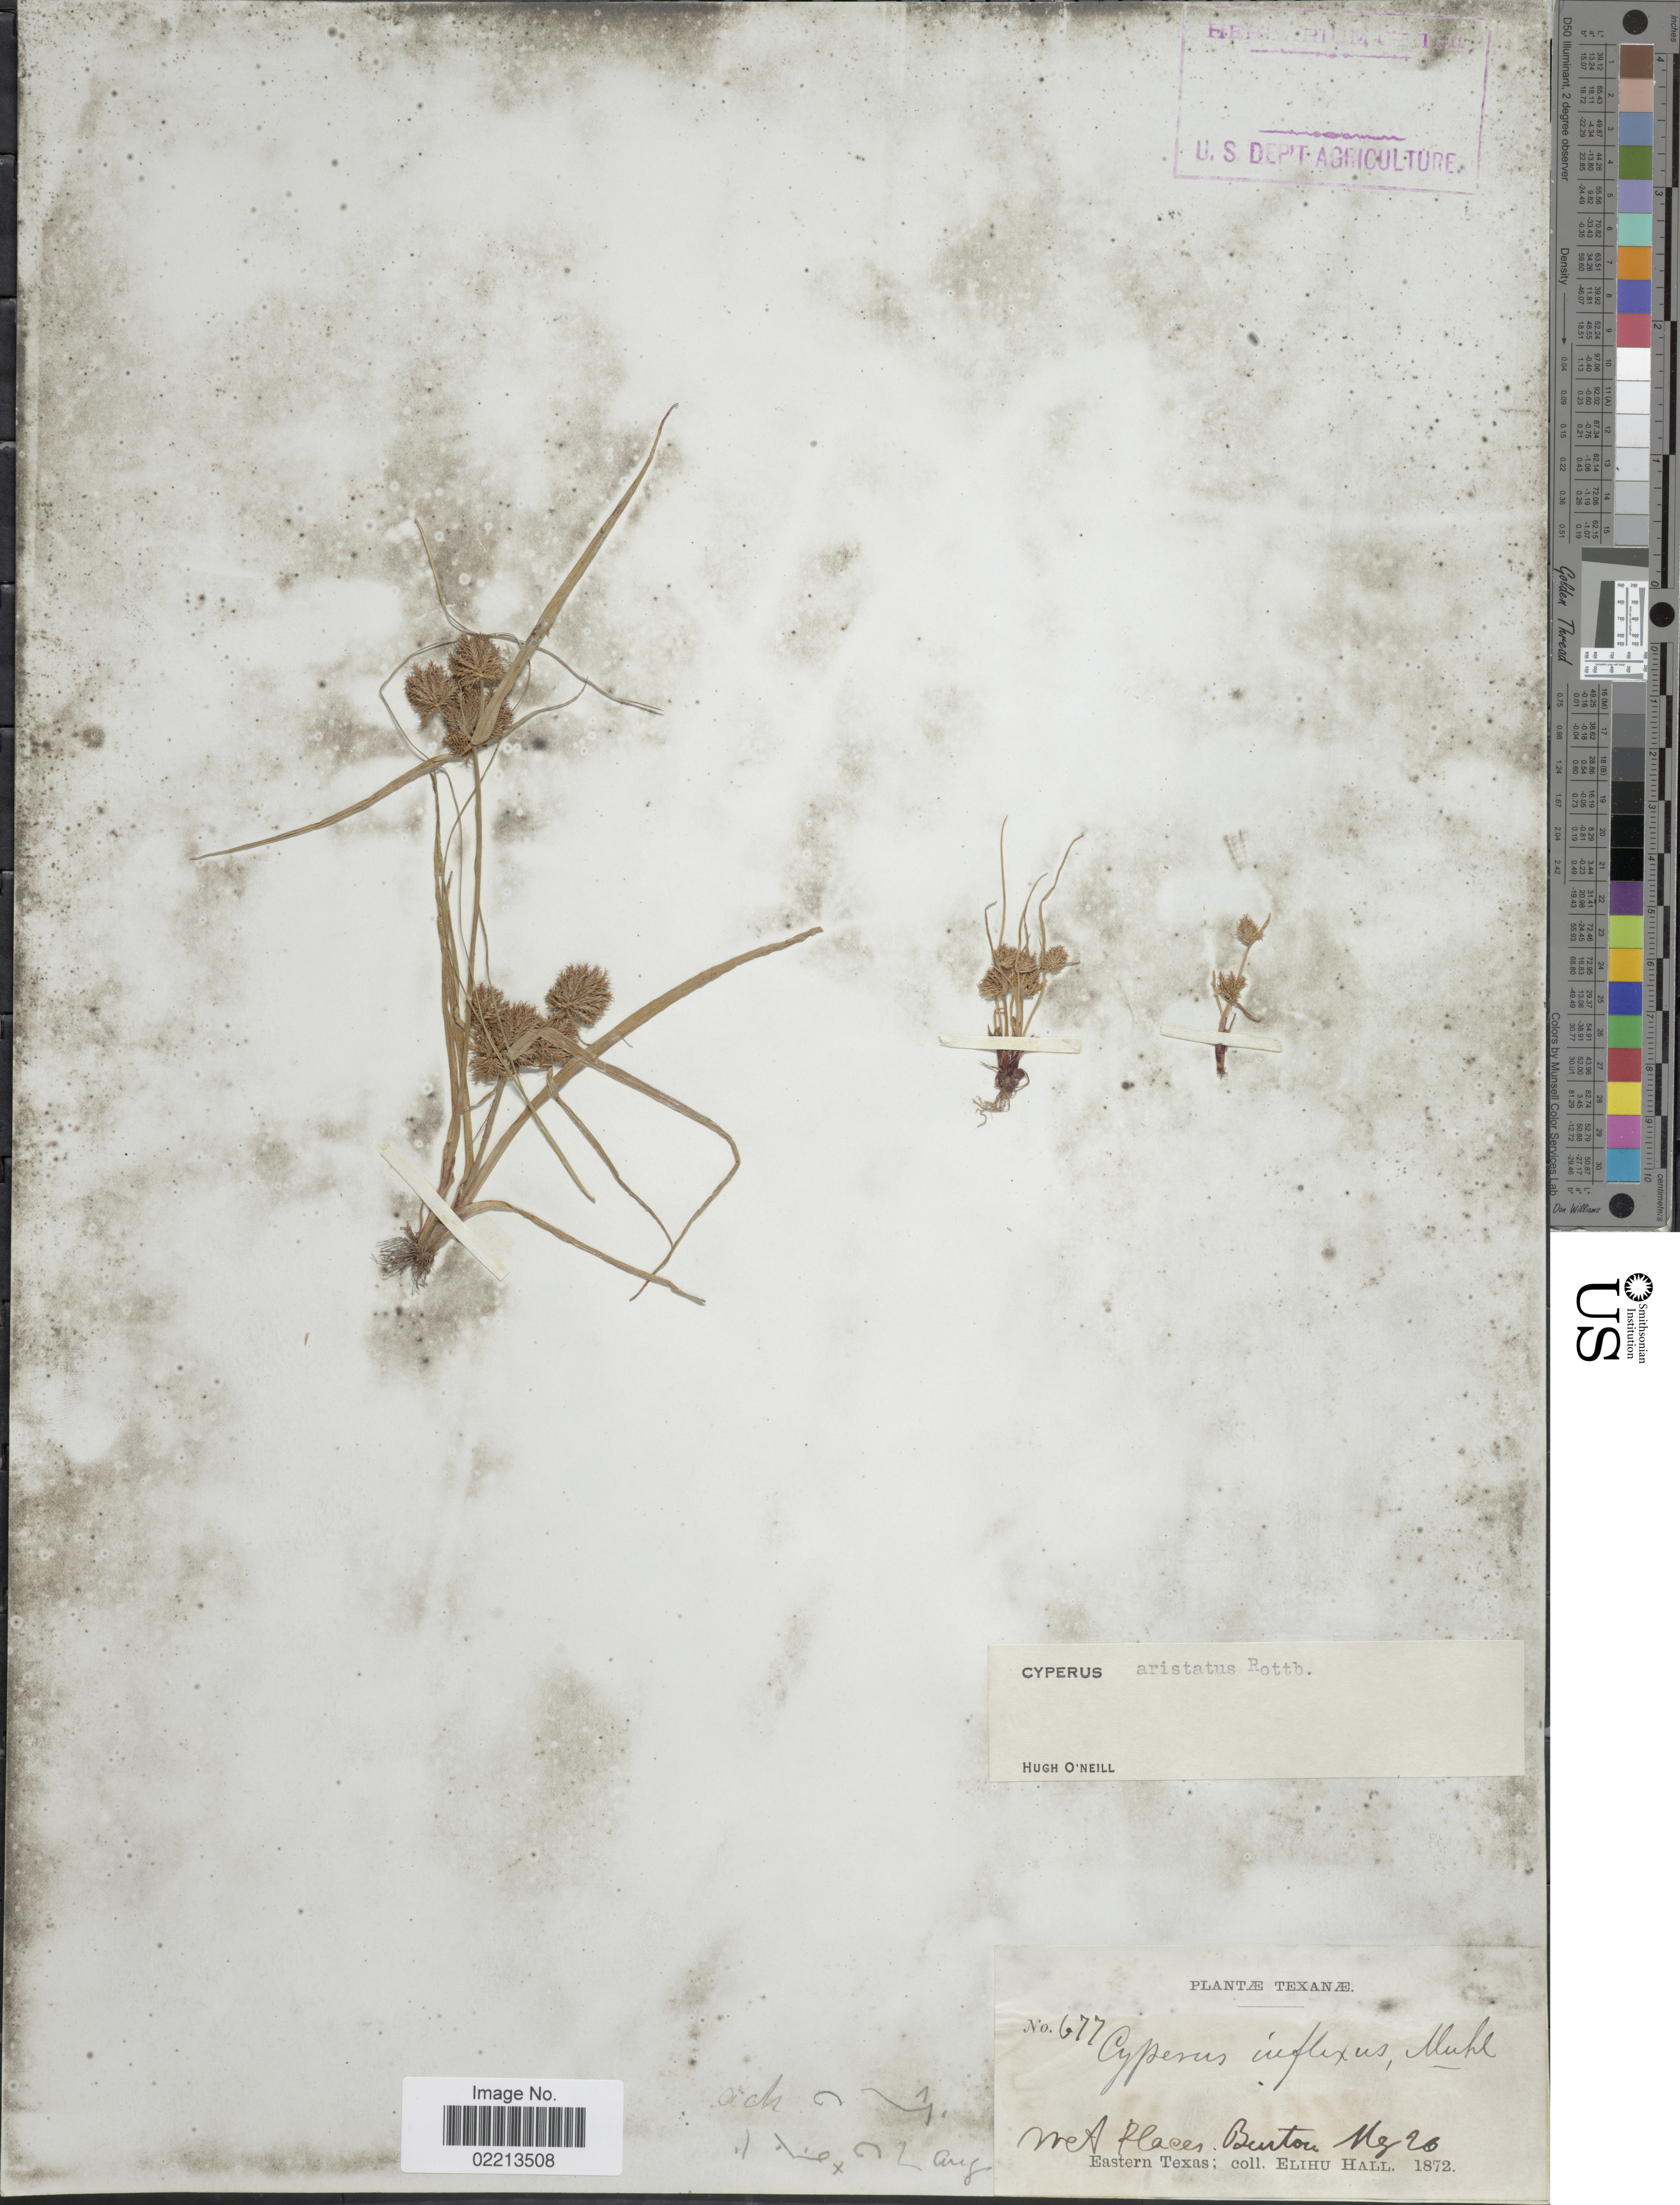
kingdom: Plantae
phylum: Tracheophyta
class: Liliopsida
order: Poales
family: Cyperaceae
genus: Cyperus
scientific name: Cyperus squarrosus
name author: L.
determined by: Strong, Mark T., (BOT), Smithsonian Institution - National Museum of Natural History (UNITED STATES)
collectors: E. Hall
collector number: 677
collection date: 1872-05-26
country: United States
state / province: Texas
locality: Benton, Eastern Texas